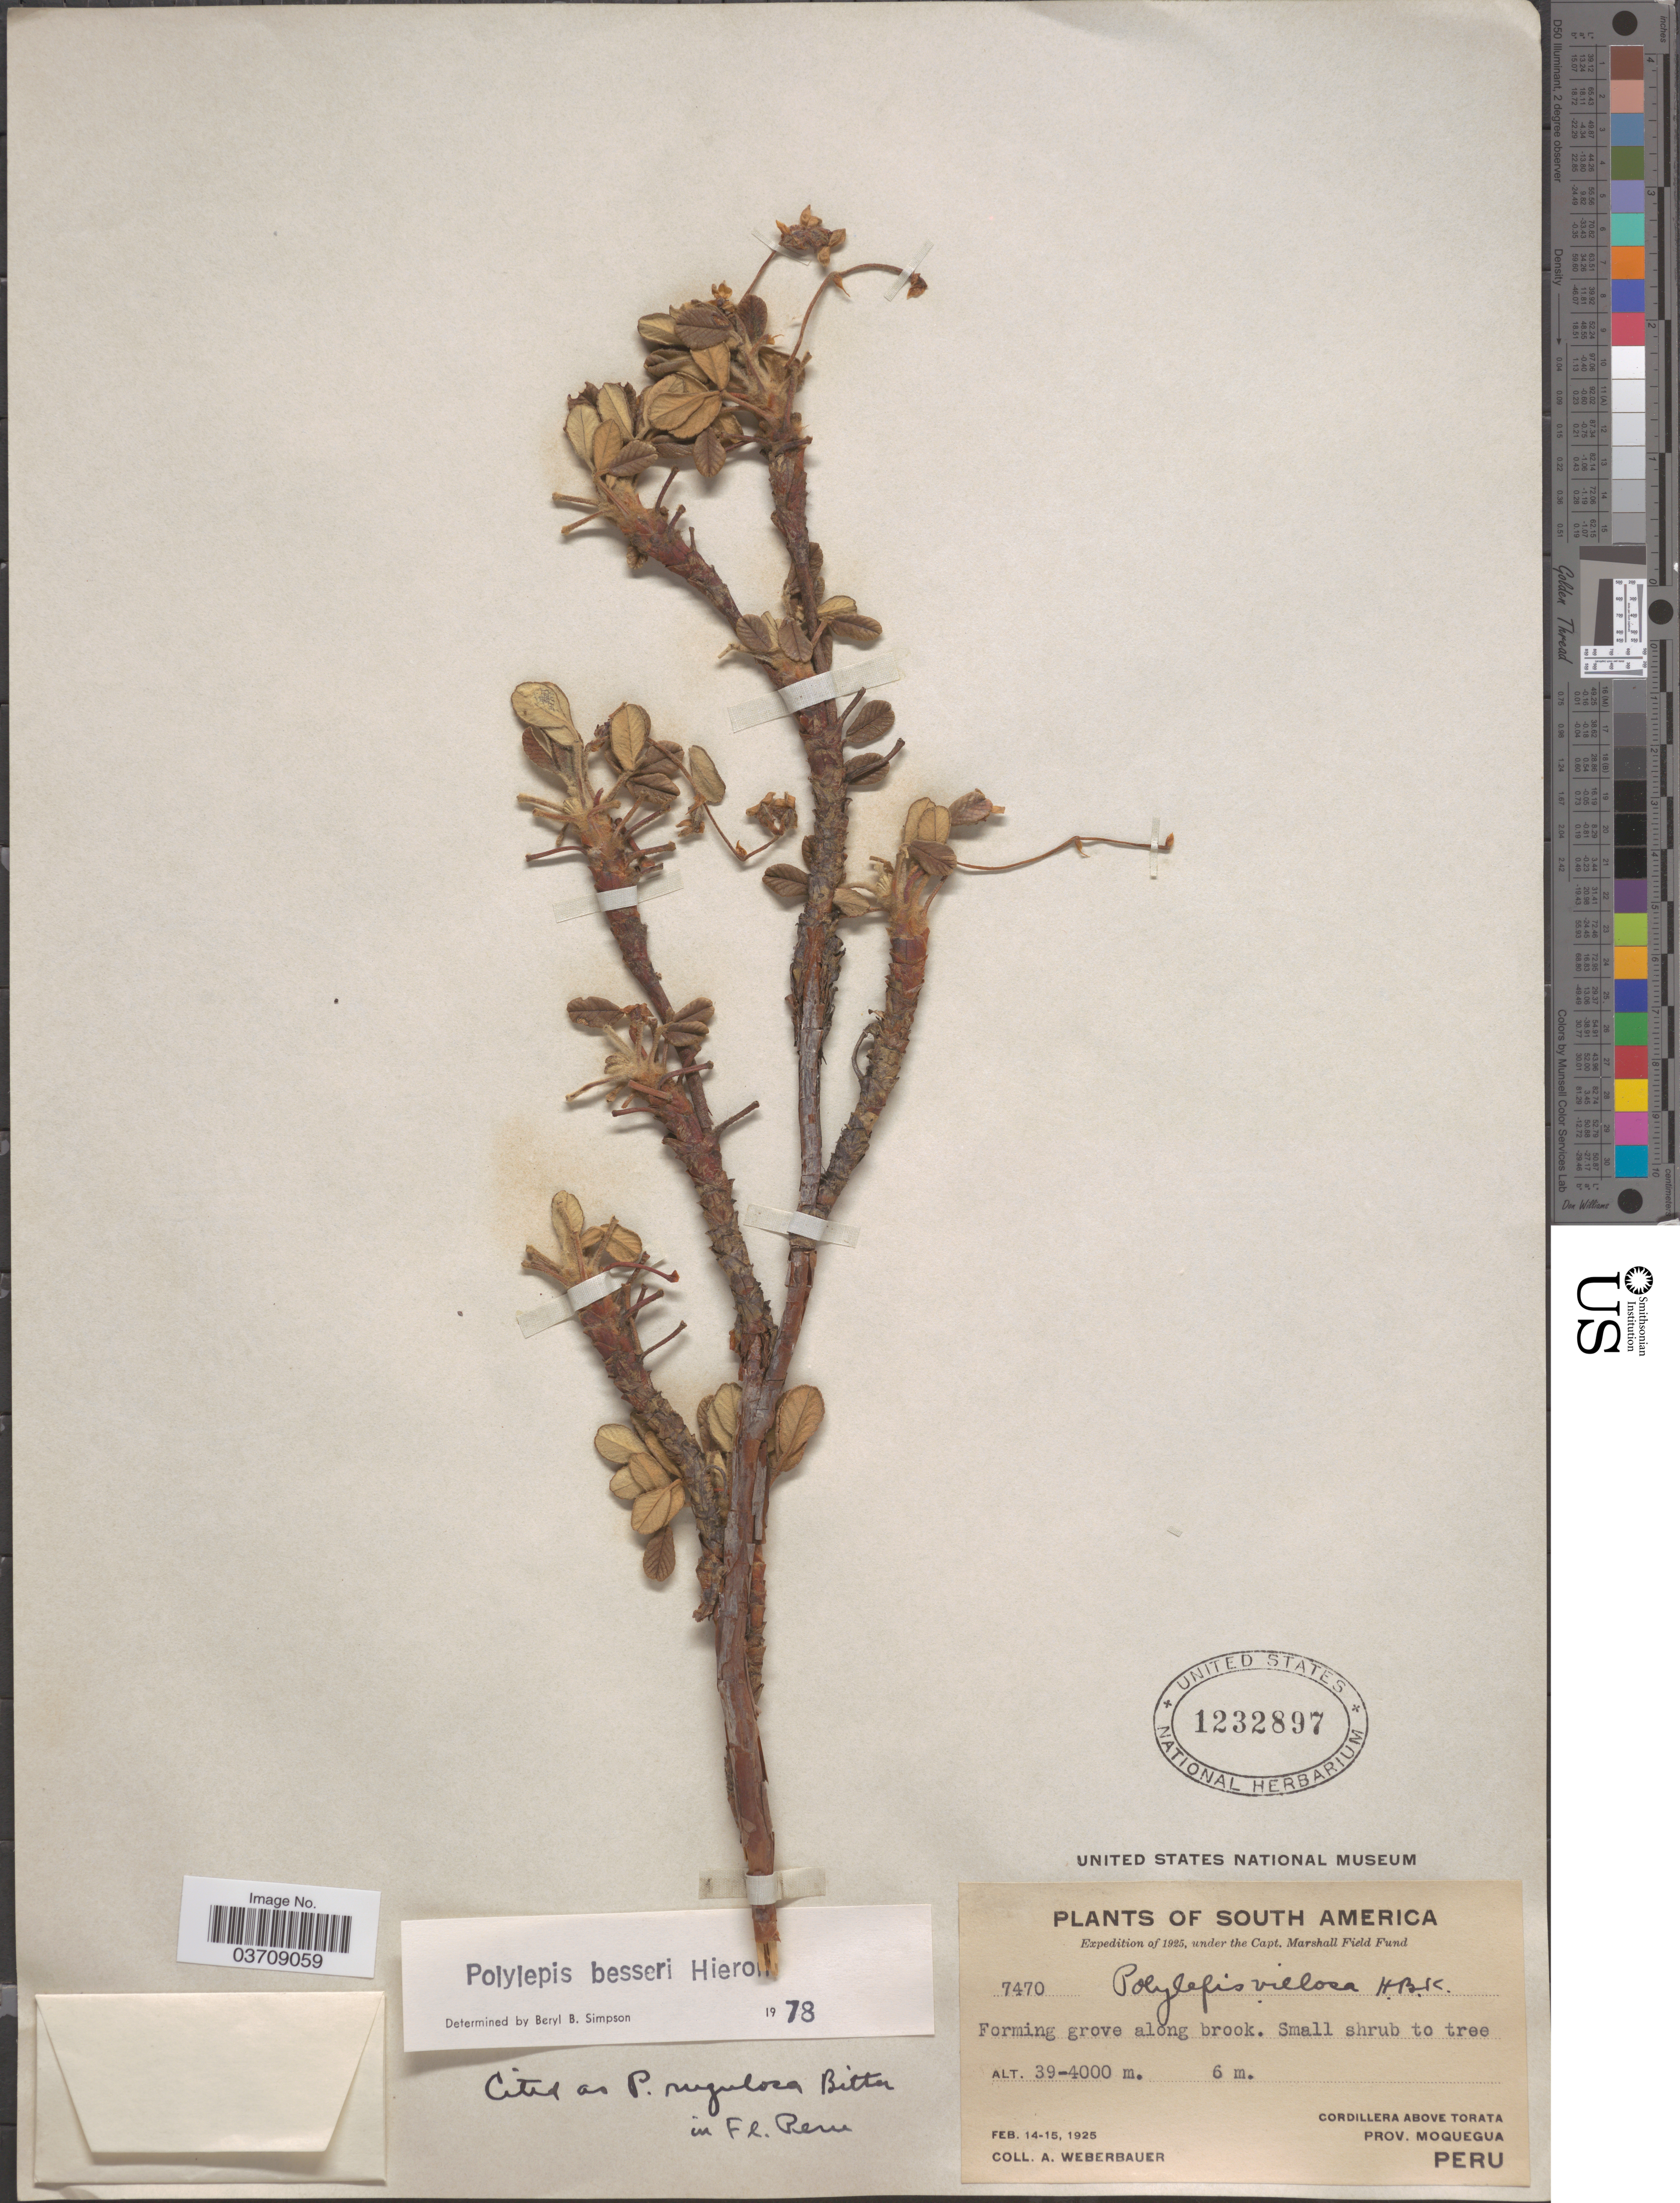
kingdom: Plantae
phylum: Tracheophyta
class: Magnoliopsida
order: Rosales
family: Rosaceae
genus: Polylepis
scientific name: Polylepis besseri subsp. besseri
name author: Hieron.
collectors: A. Weberbauer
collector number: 7470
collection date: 1925-02-14/1925-02-15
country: Peru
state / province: Moquegua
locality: Cordillera above Torata. prov. Moquegua.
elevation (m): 3900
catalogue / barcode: US 1232897